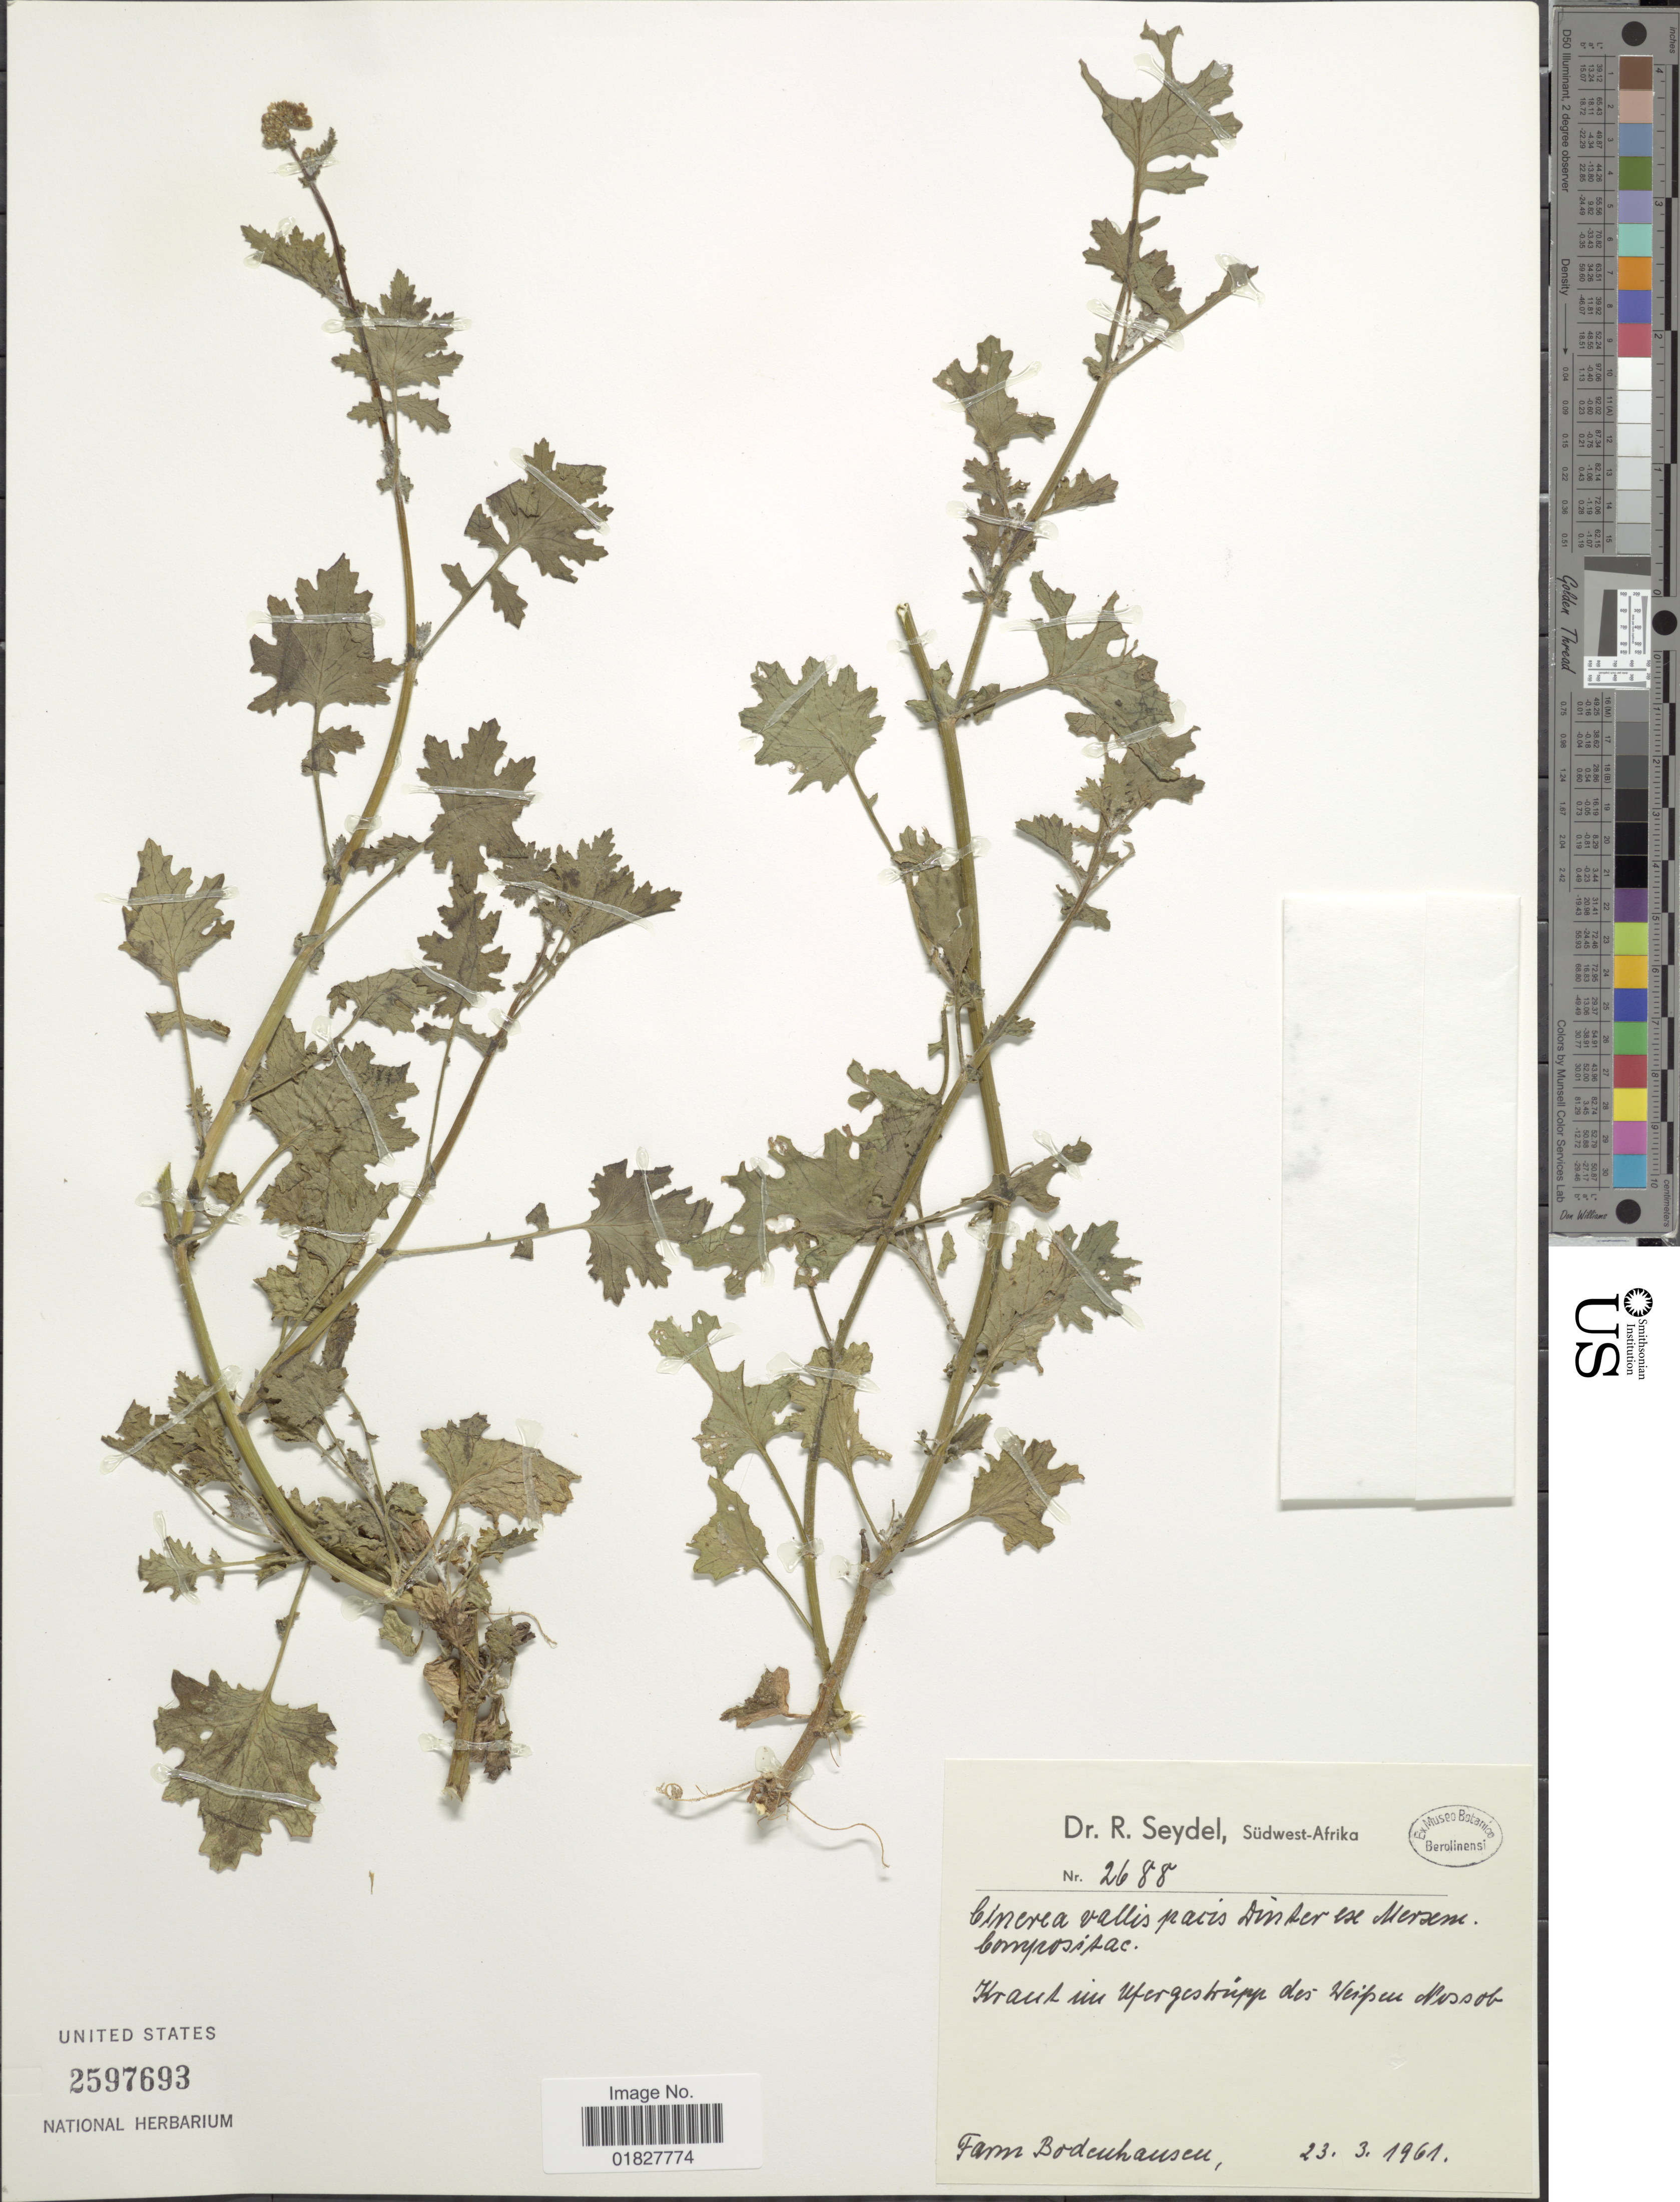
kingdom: Plantae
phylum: Tracheophyta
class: Magnoliopsida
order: Asterales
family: Asteraceae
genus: Cineraria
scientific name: Cineraria vallis-pacis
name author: Dinter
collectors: R. Seydel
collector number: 2688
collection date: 1961-03-23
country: Namibia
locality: Sudwest-Afrika [Southwest Africa], Farm Bodenhausen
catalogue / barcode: US 2597693